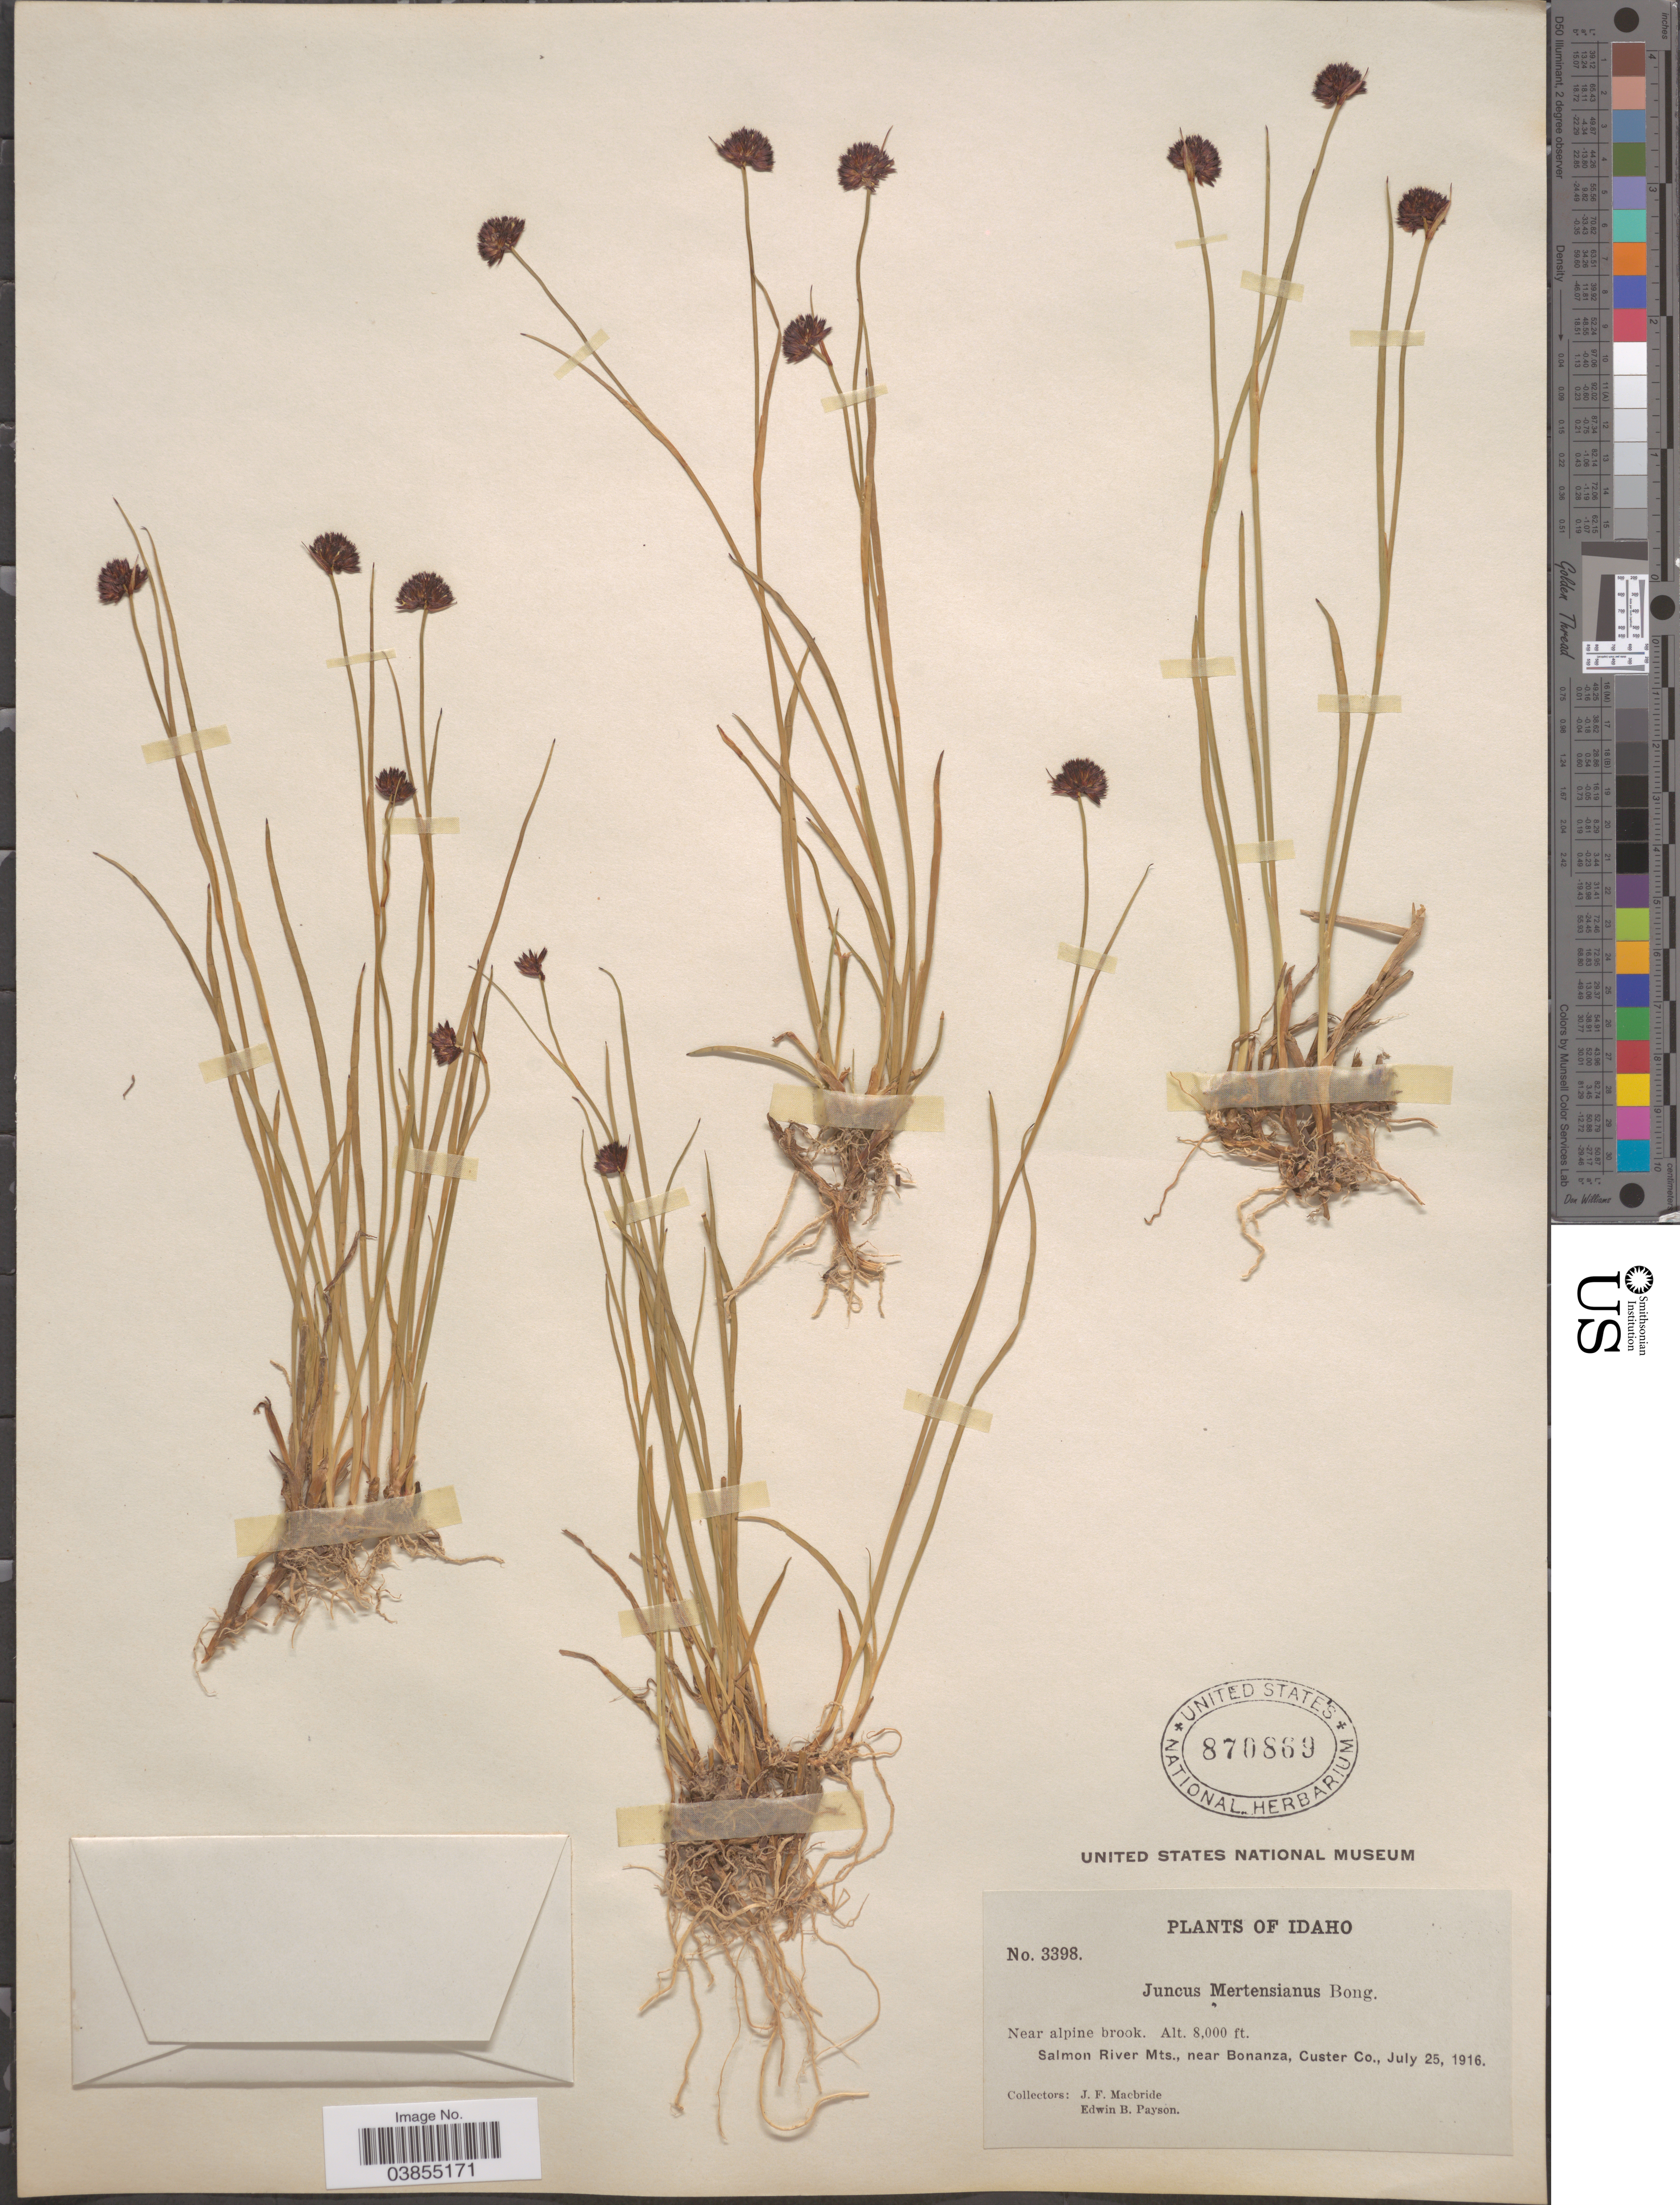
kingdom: Plantae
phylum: Tracheophyta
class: Liliopsida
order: Poales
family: Juncaceae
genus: Juncus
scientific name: Juncus mertensianus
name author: Bong.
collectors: J. F. Macbride & E. B. Payson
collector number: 3398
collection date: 1916-07-25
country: United States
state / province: Idaho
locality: Near alpine brook, Salmon River Mts., near Bonanza, Custer Co.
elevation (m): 2438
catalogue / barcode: US 870869